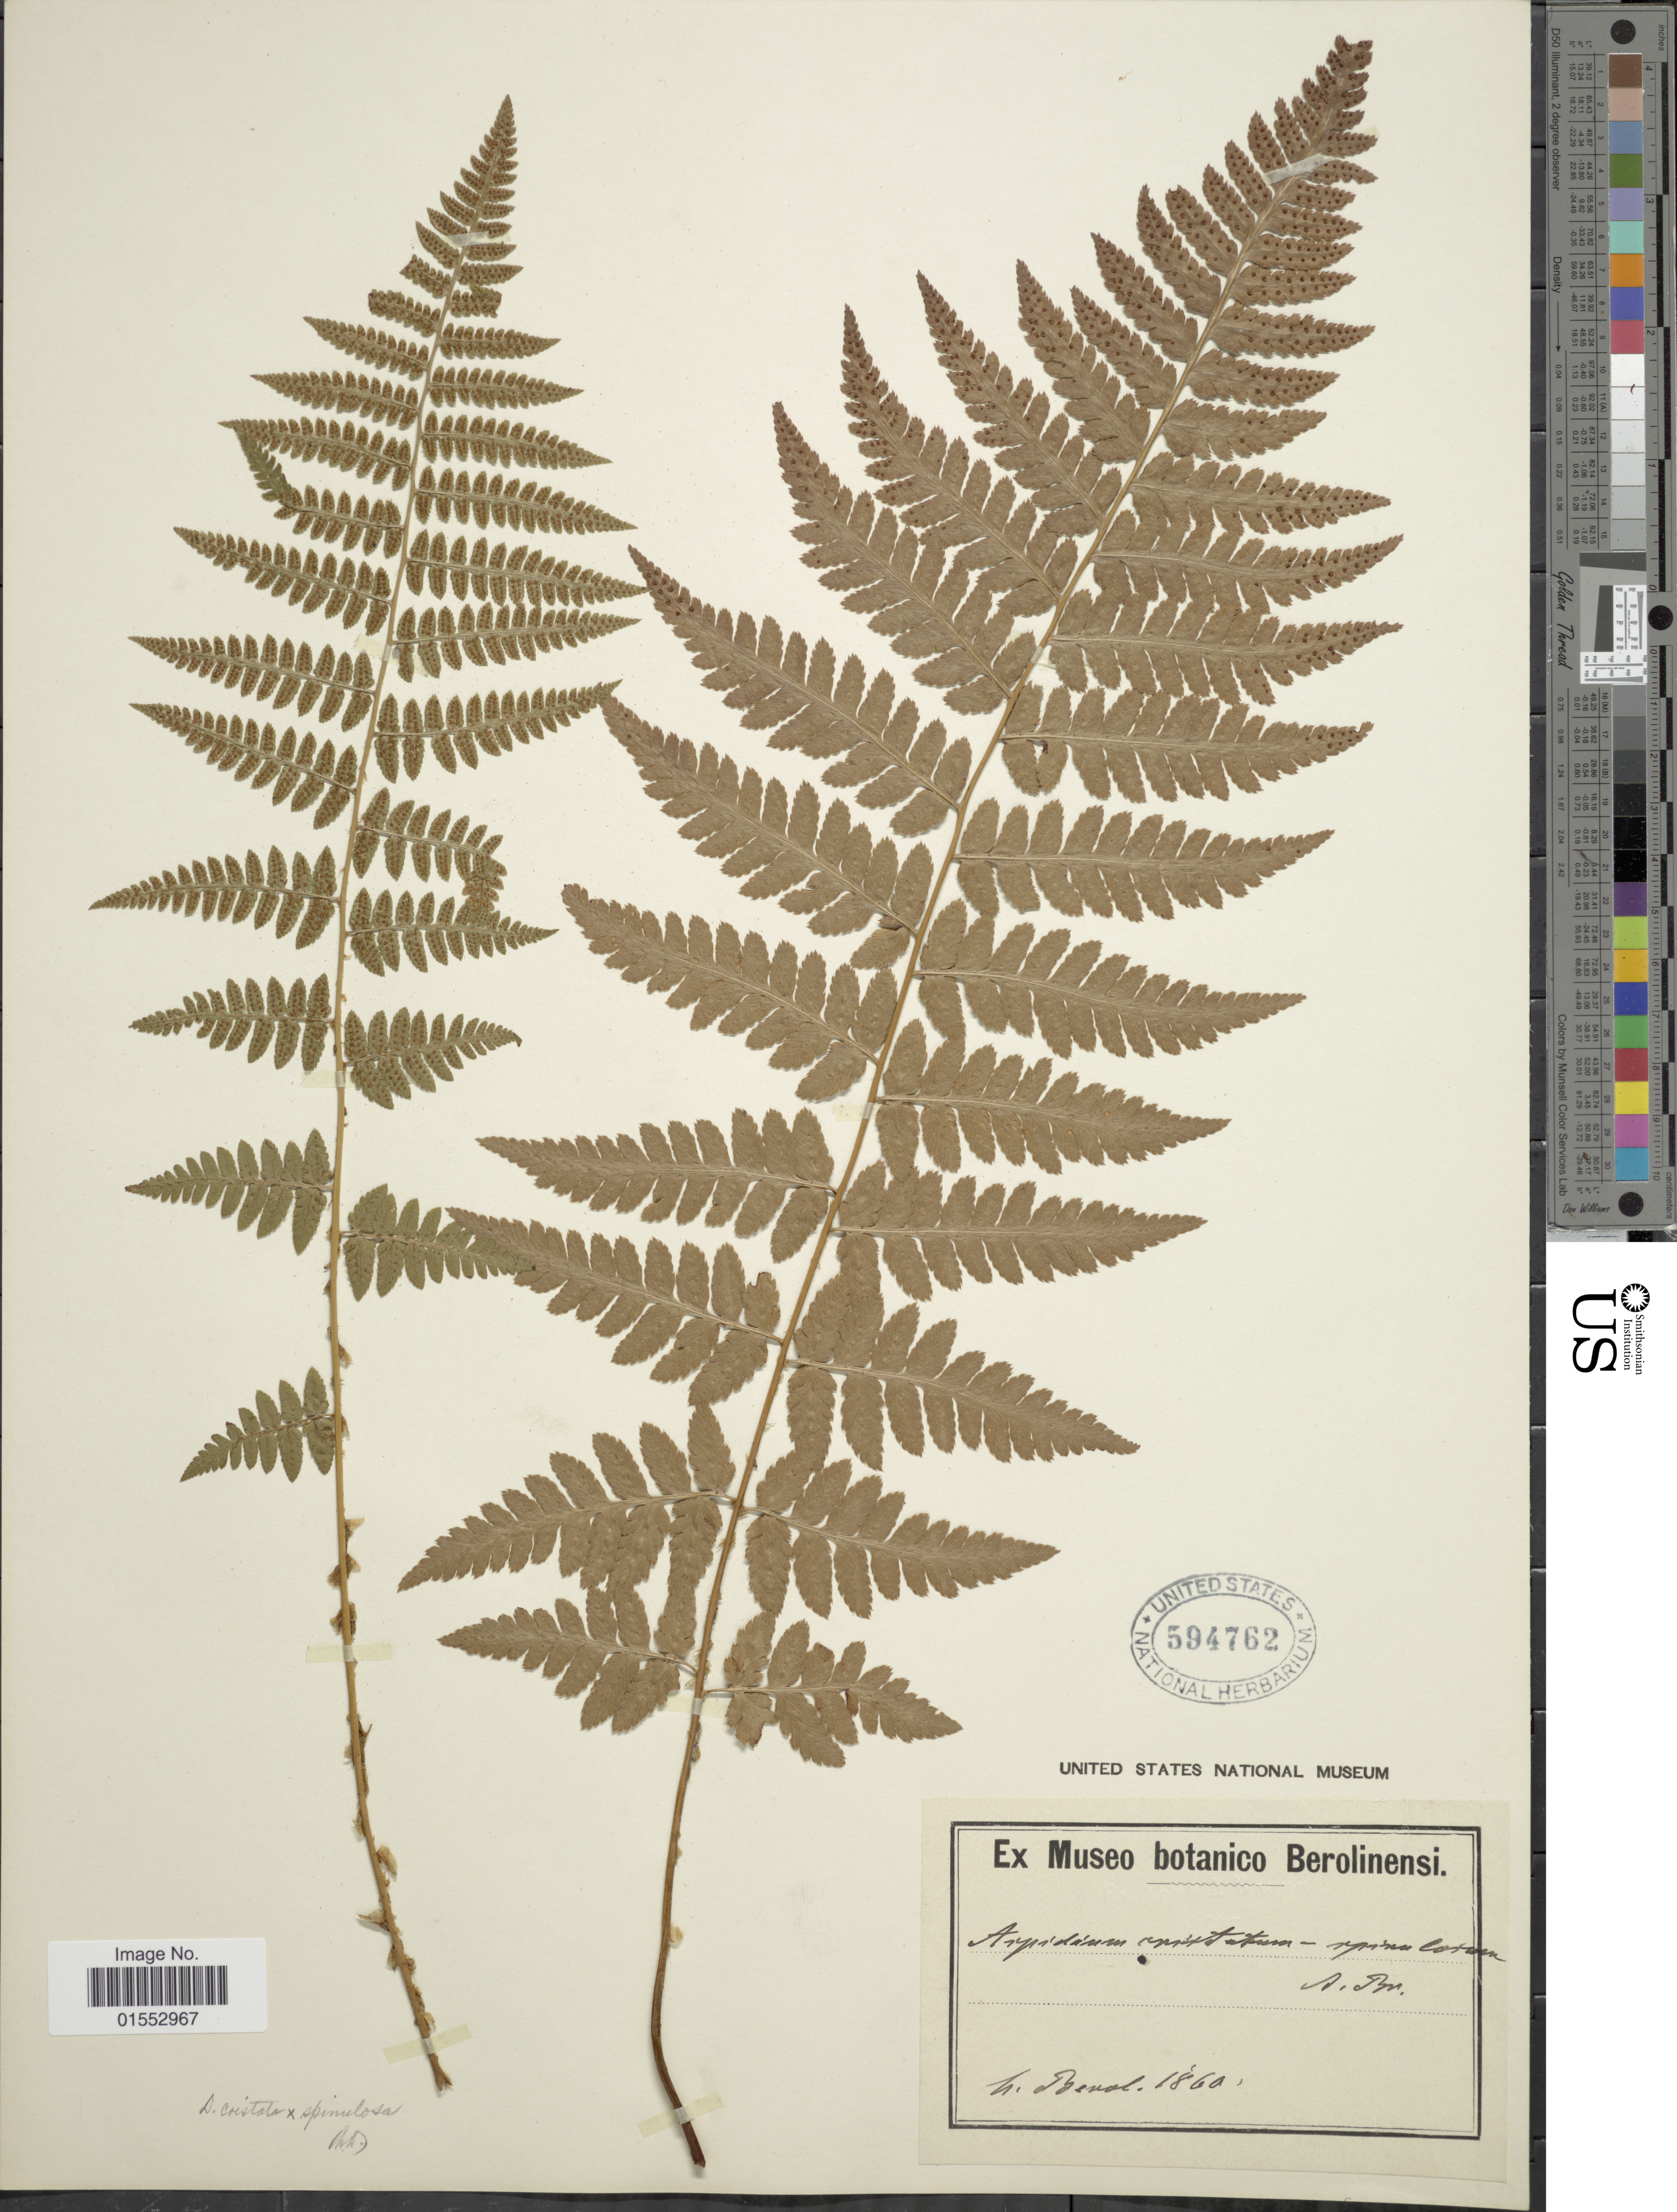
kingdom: Plantae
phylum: Tracheophyta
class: Polypodiopsida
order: Polypodiales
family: Dryopteridaceae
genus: Dryopteris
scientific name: Dryopteris x boottii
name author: Underw.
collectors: ex Mus. Bot. Berolinensi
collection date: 1860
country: Germany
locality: H. Berol.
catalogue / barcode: US 594762